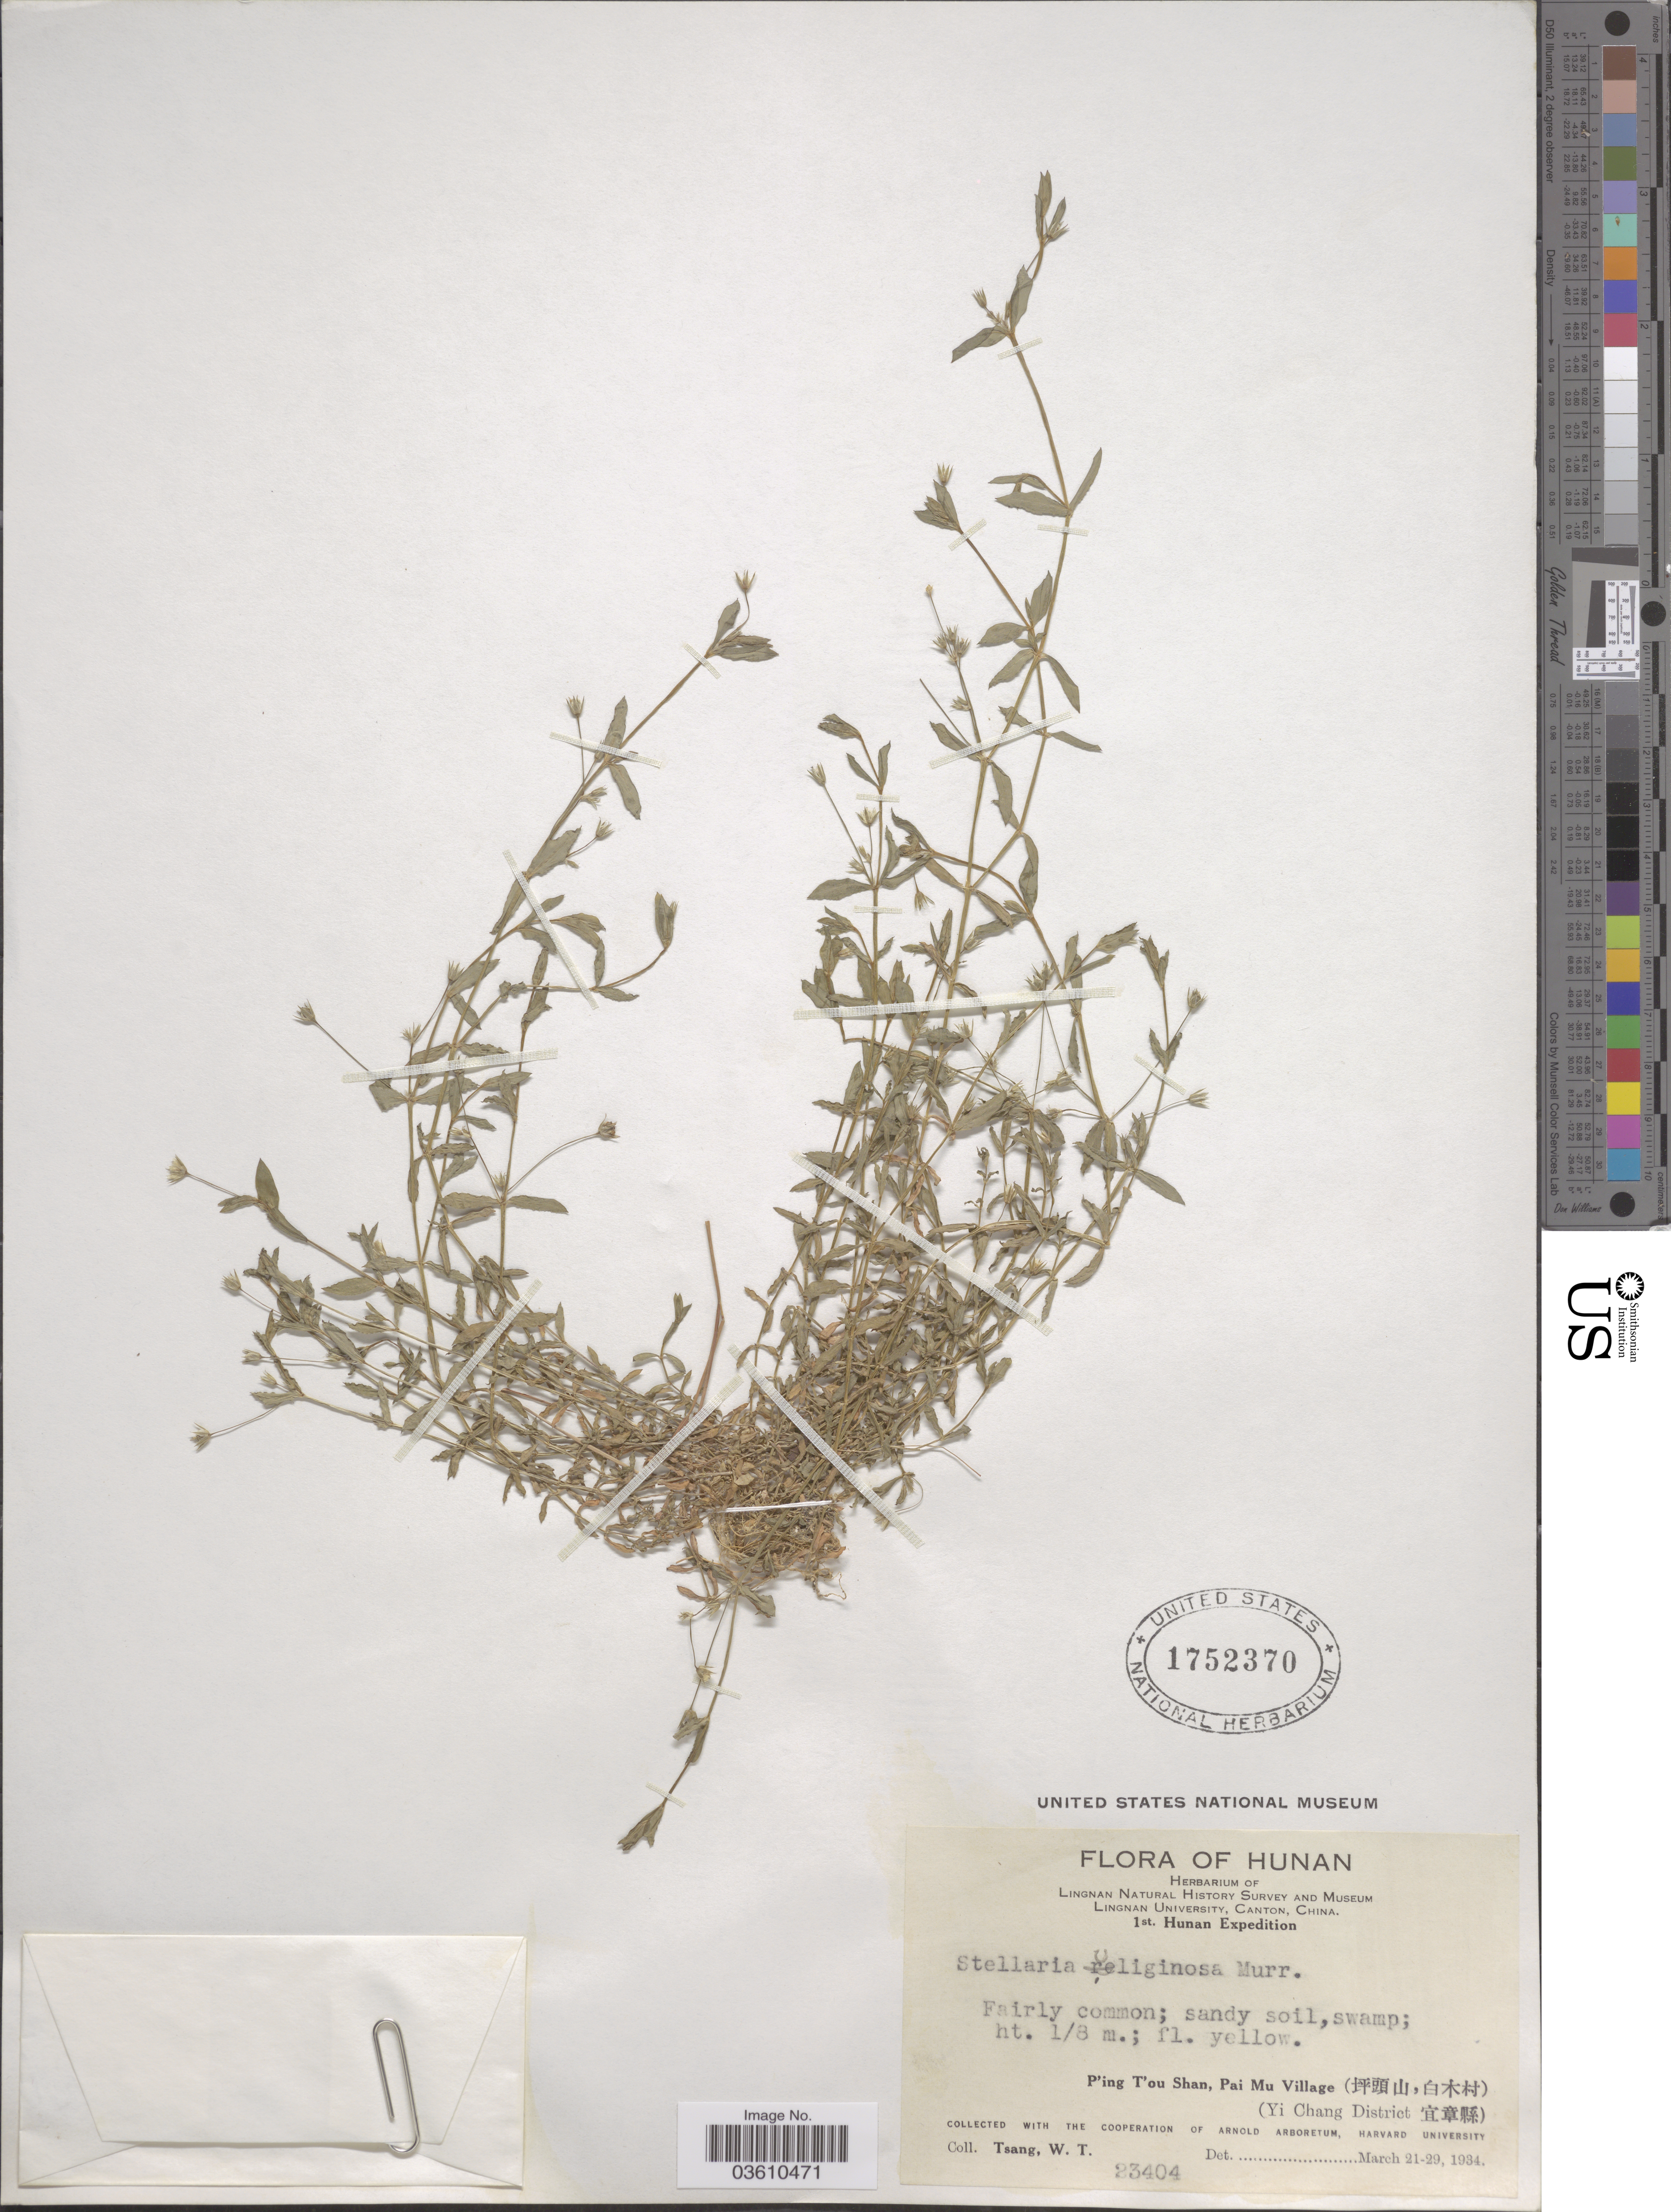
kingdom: Plantae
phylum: Tracheophyta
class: Magnoliopsida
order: Caryophyllales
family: Caryophyllaceae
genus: Stellaria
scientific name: Stellaria alsinoides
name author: Boiss. & Buhse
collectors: W. T. Tsang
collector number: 23404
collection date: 1934-03-21/1934-03-29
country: China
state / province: Hunan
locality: P'ing T'ou Shan, Pai Mu Village (X). (Yi Chang District X).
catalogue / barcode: US 1752370